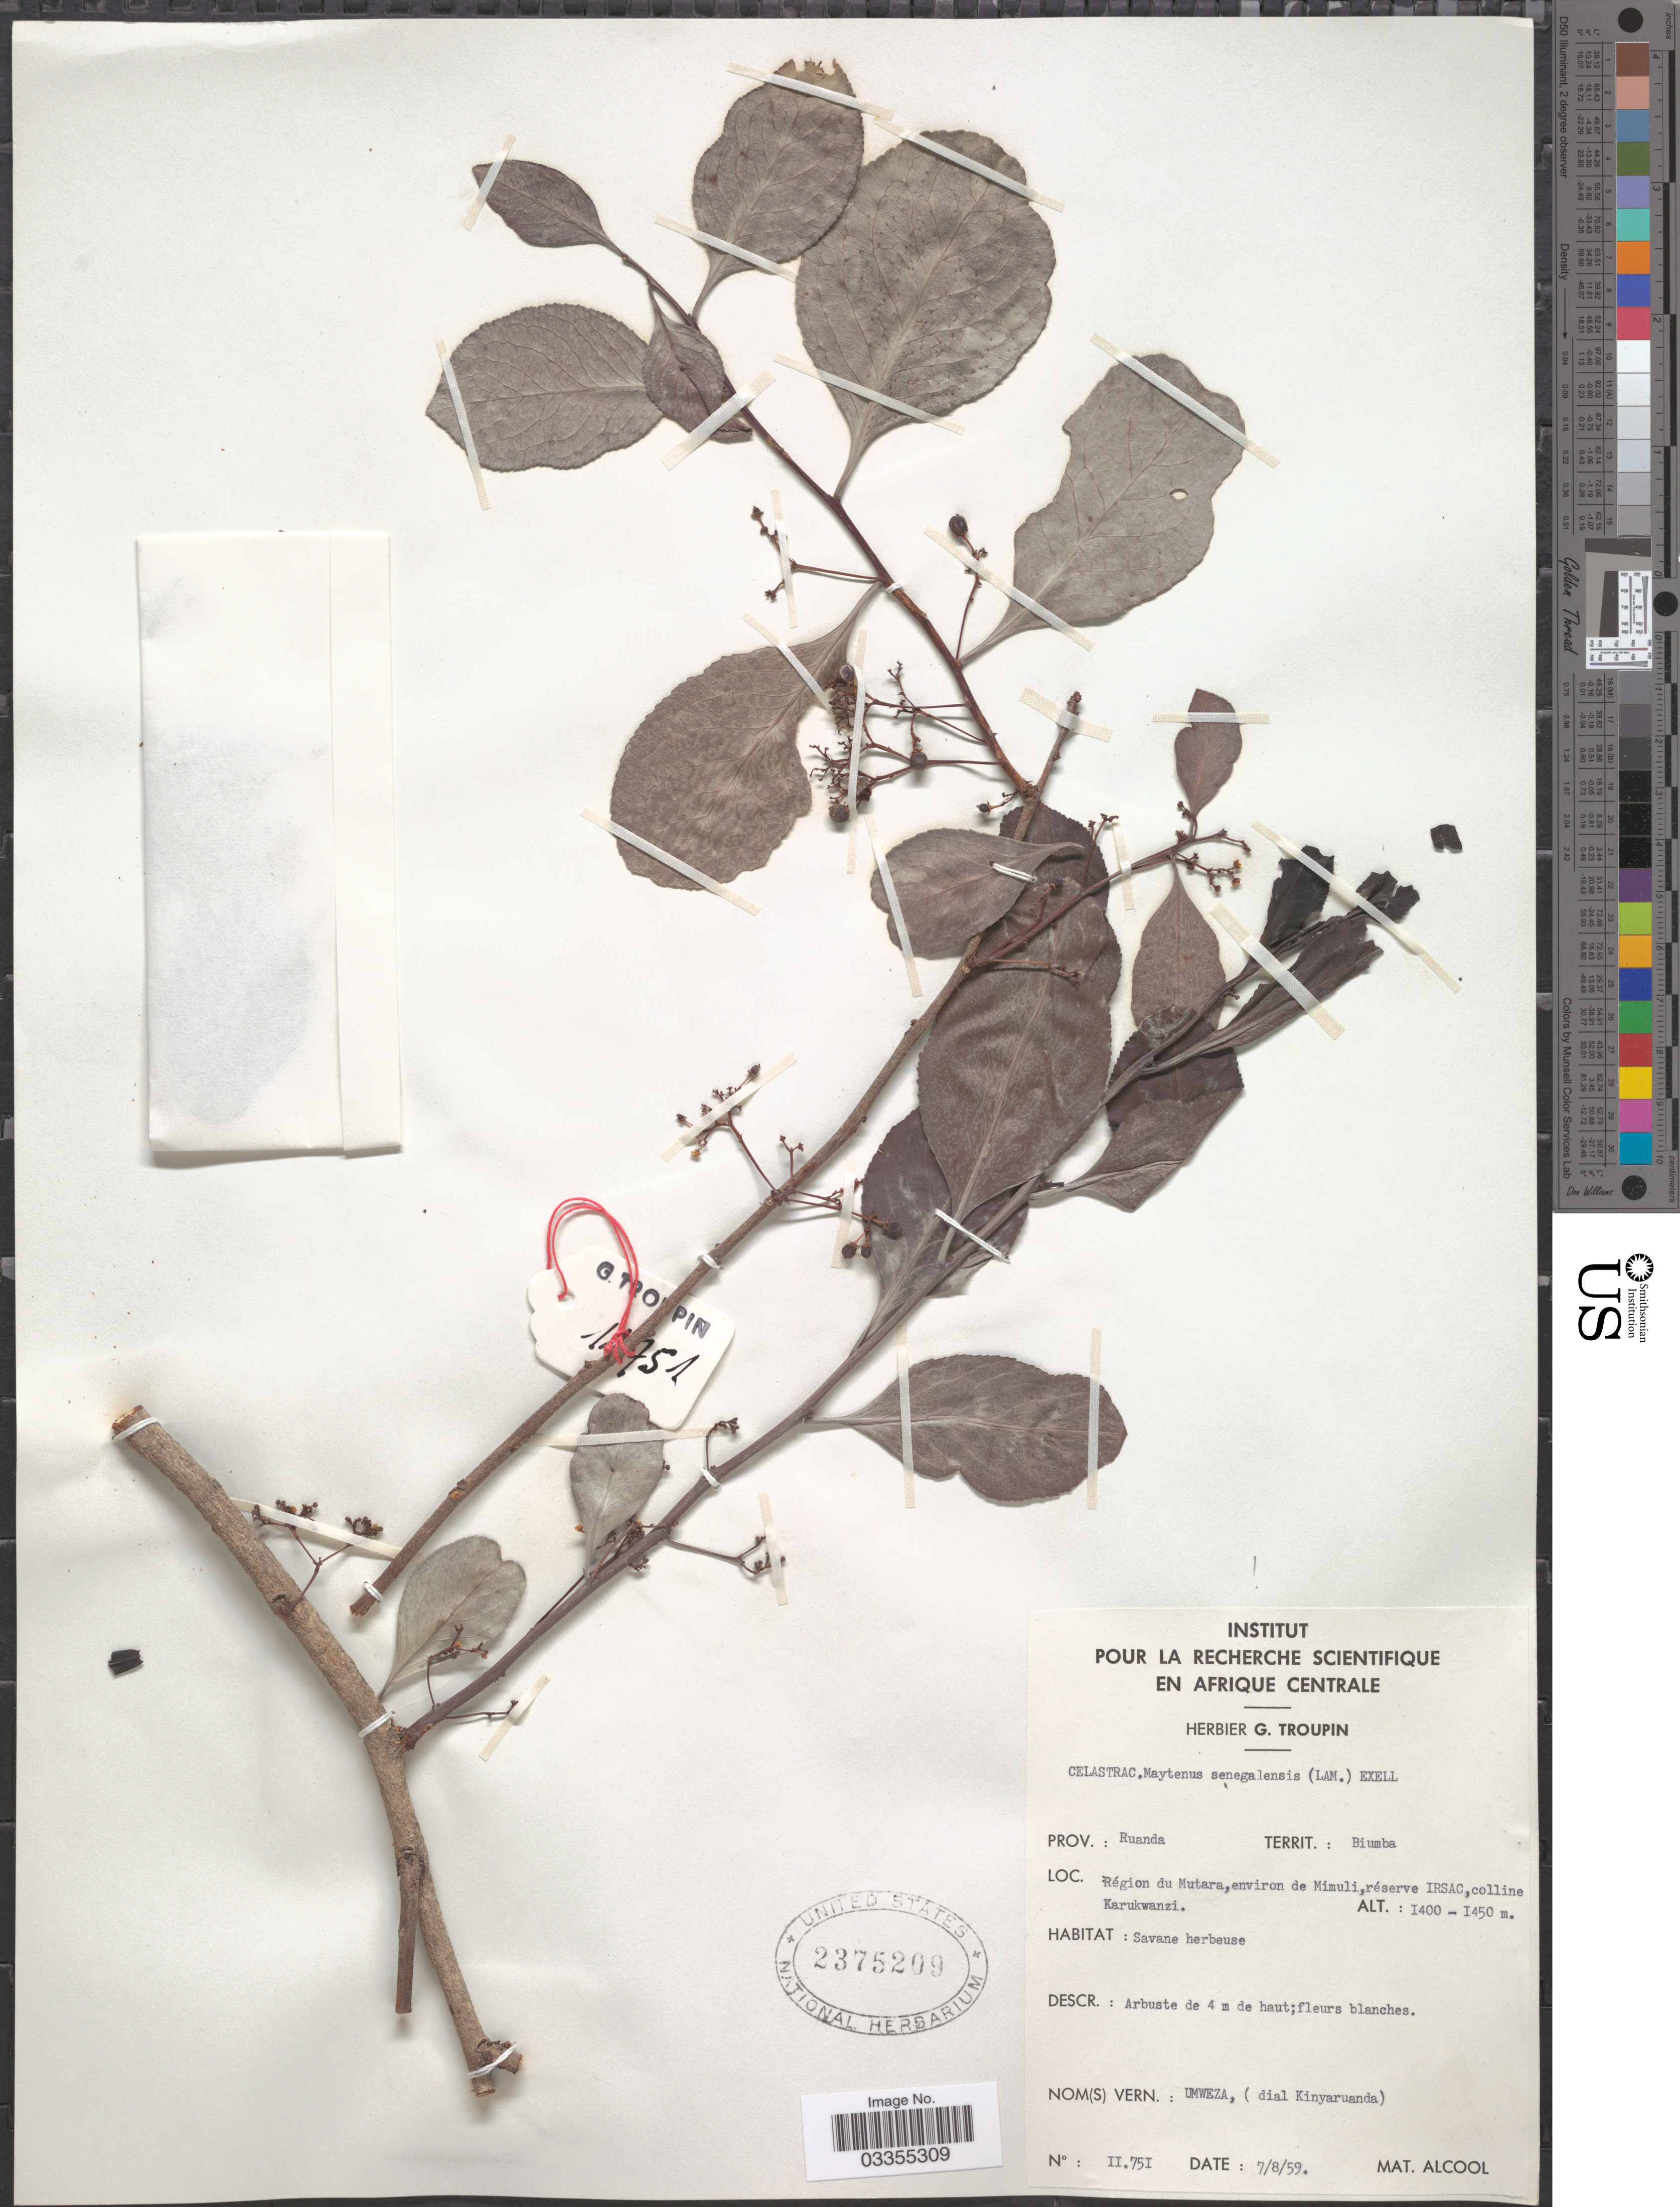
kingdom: Plantae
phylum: Tracheophyta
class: Magnoliopsida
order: Celastrales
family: Celastraceae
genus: Gymnosporia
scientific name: Gymnosporia senegalensis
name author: (Lam.) Loes.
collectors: ex herb. G. Troupin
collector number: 11751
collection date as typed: Transcribed d/m/y: 7/8/59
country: Rwanda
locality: Prov.: Ruanda, Territ. Biumba. Région du Mutara, environ de Mimuli, réserve IRSAC, colline Karukwanzi.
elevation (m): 1400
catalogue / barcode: US 2375209